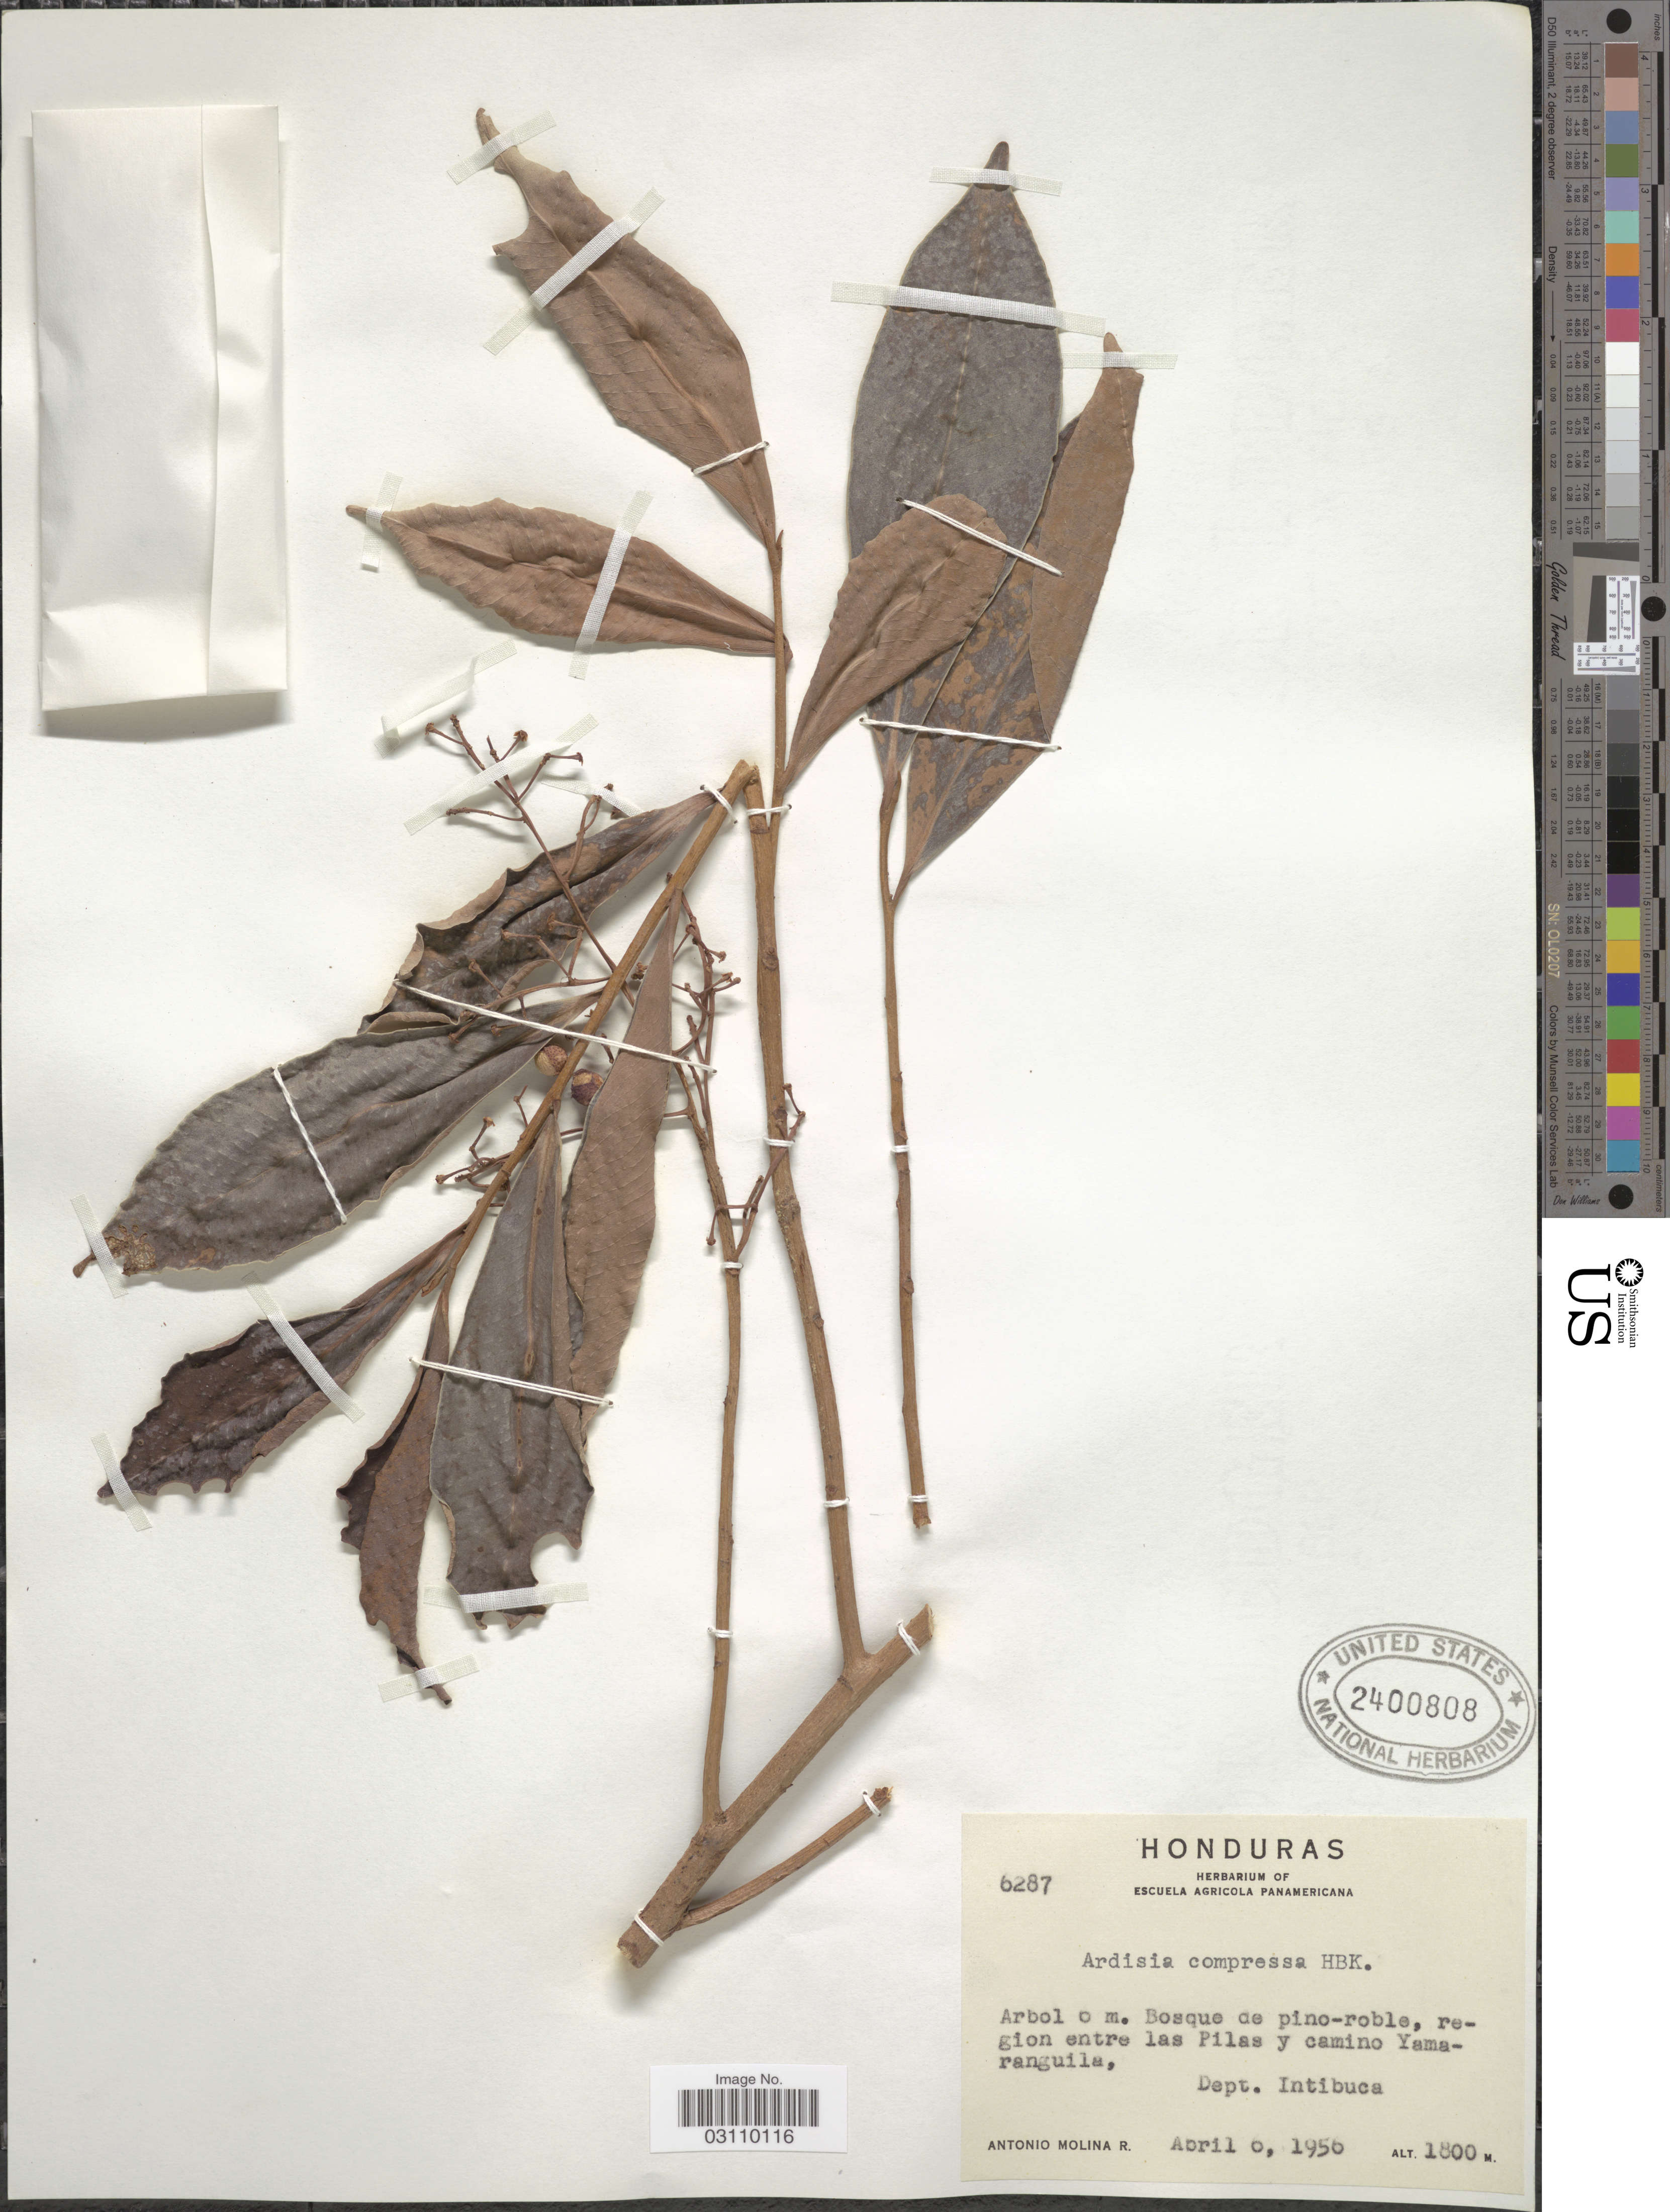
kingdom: Plantae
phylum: Tracheophyta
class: Magnoliopsida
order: Ericales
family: Primulaceae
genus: Ardisia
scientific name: Ardisia compressa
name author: Kunth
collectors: A. Molina R.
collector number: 6287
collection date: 1956-04-06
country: Honduras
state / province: Intibuca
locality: Bosque de pino-roble, region entre las PIlas y camino Yamaranguilla, Dept. Intibuca.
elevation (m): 1800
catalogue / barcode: US 2400808